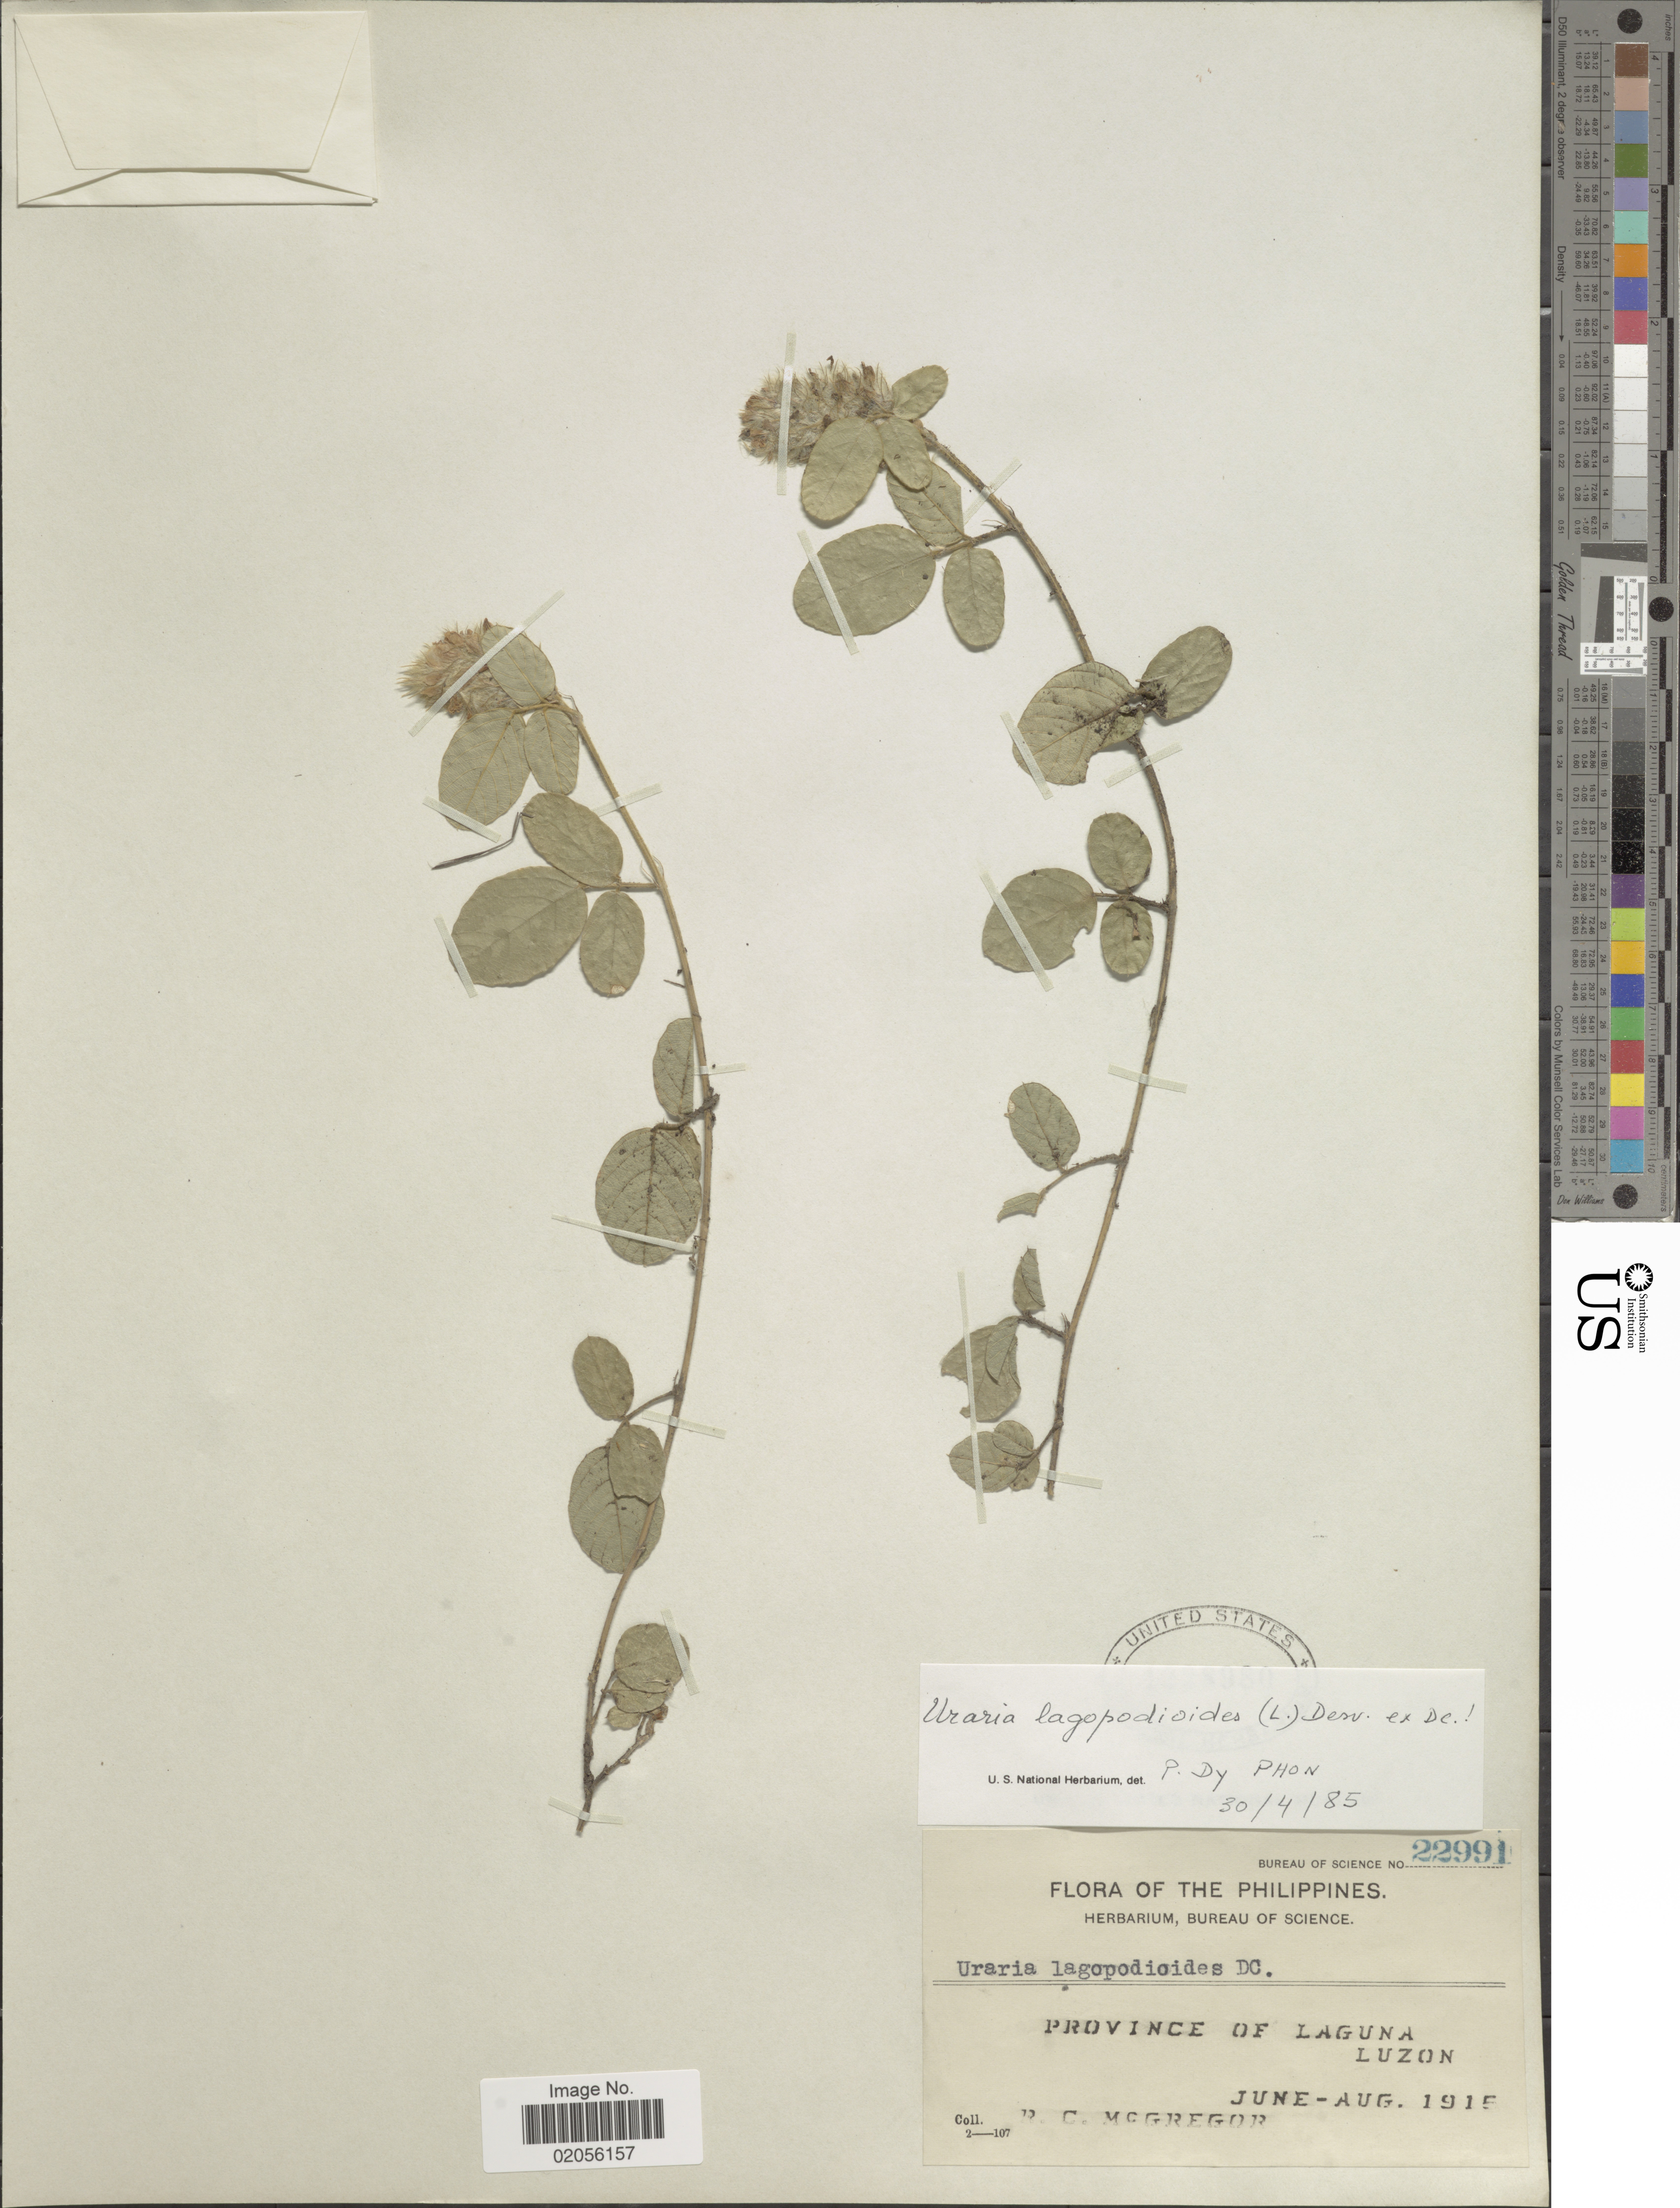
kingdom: Plantae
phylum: Tracheophyta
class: Magnoliopsida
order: Fabales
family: Fabaceae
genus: Uraria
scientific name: Uraria lagopodioides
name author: (L.) Desv. ex DC.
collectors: R. C. McGregor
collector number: Bureau of Science 22991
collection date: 1915-06/1915-08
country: Philippines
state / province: Calabarzon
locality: Province of Laguna. Luzon